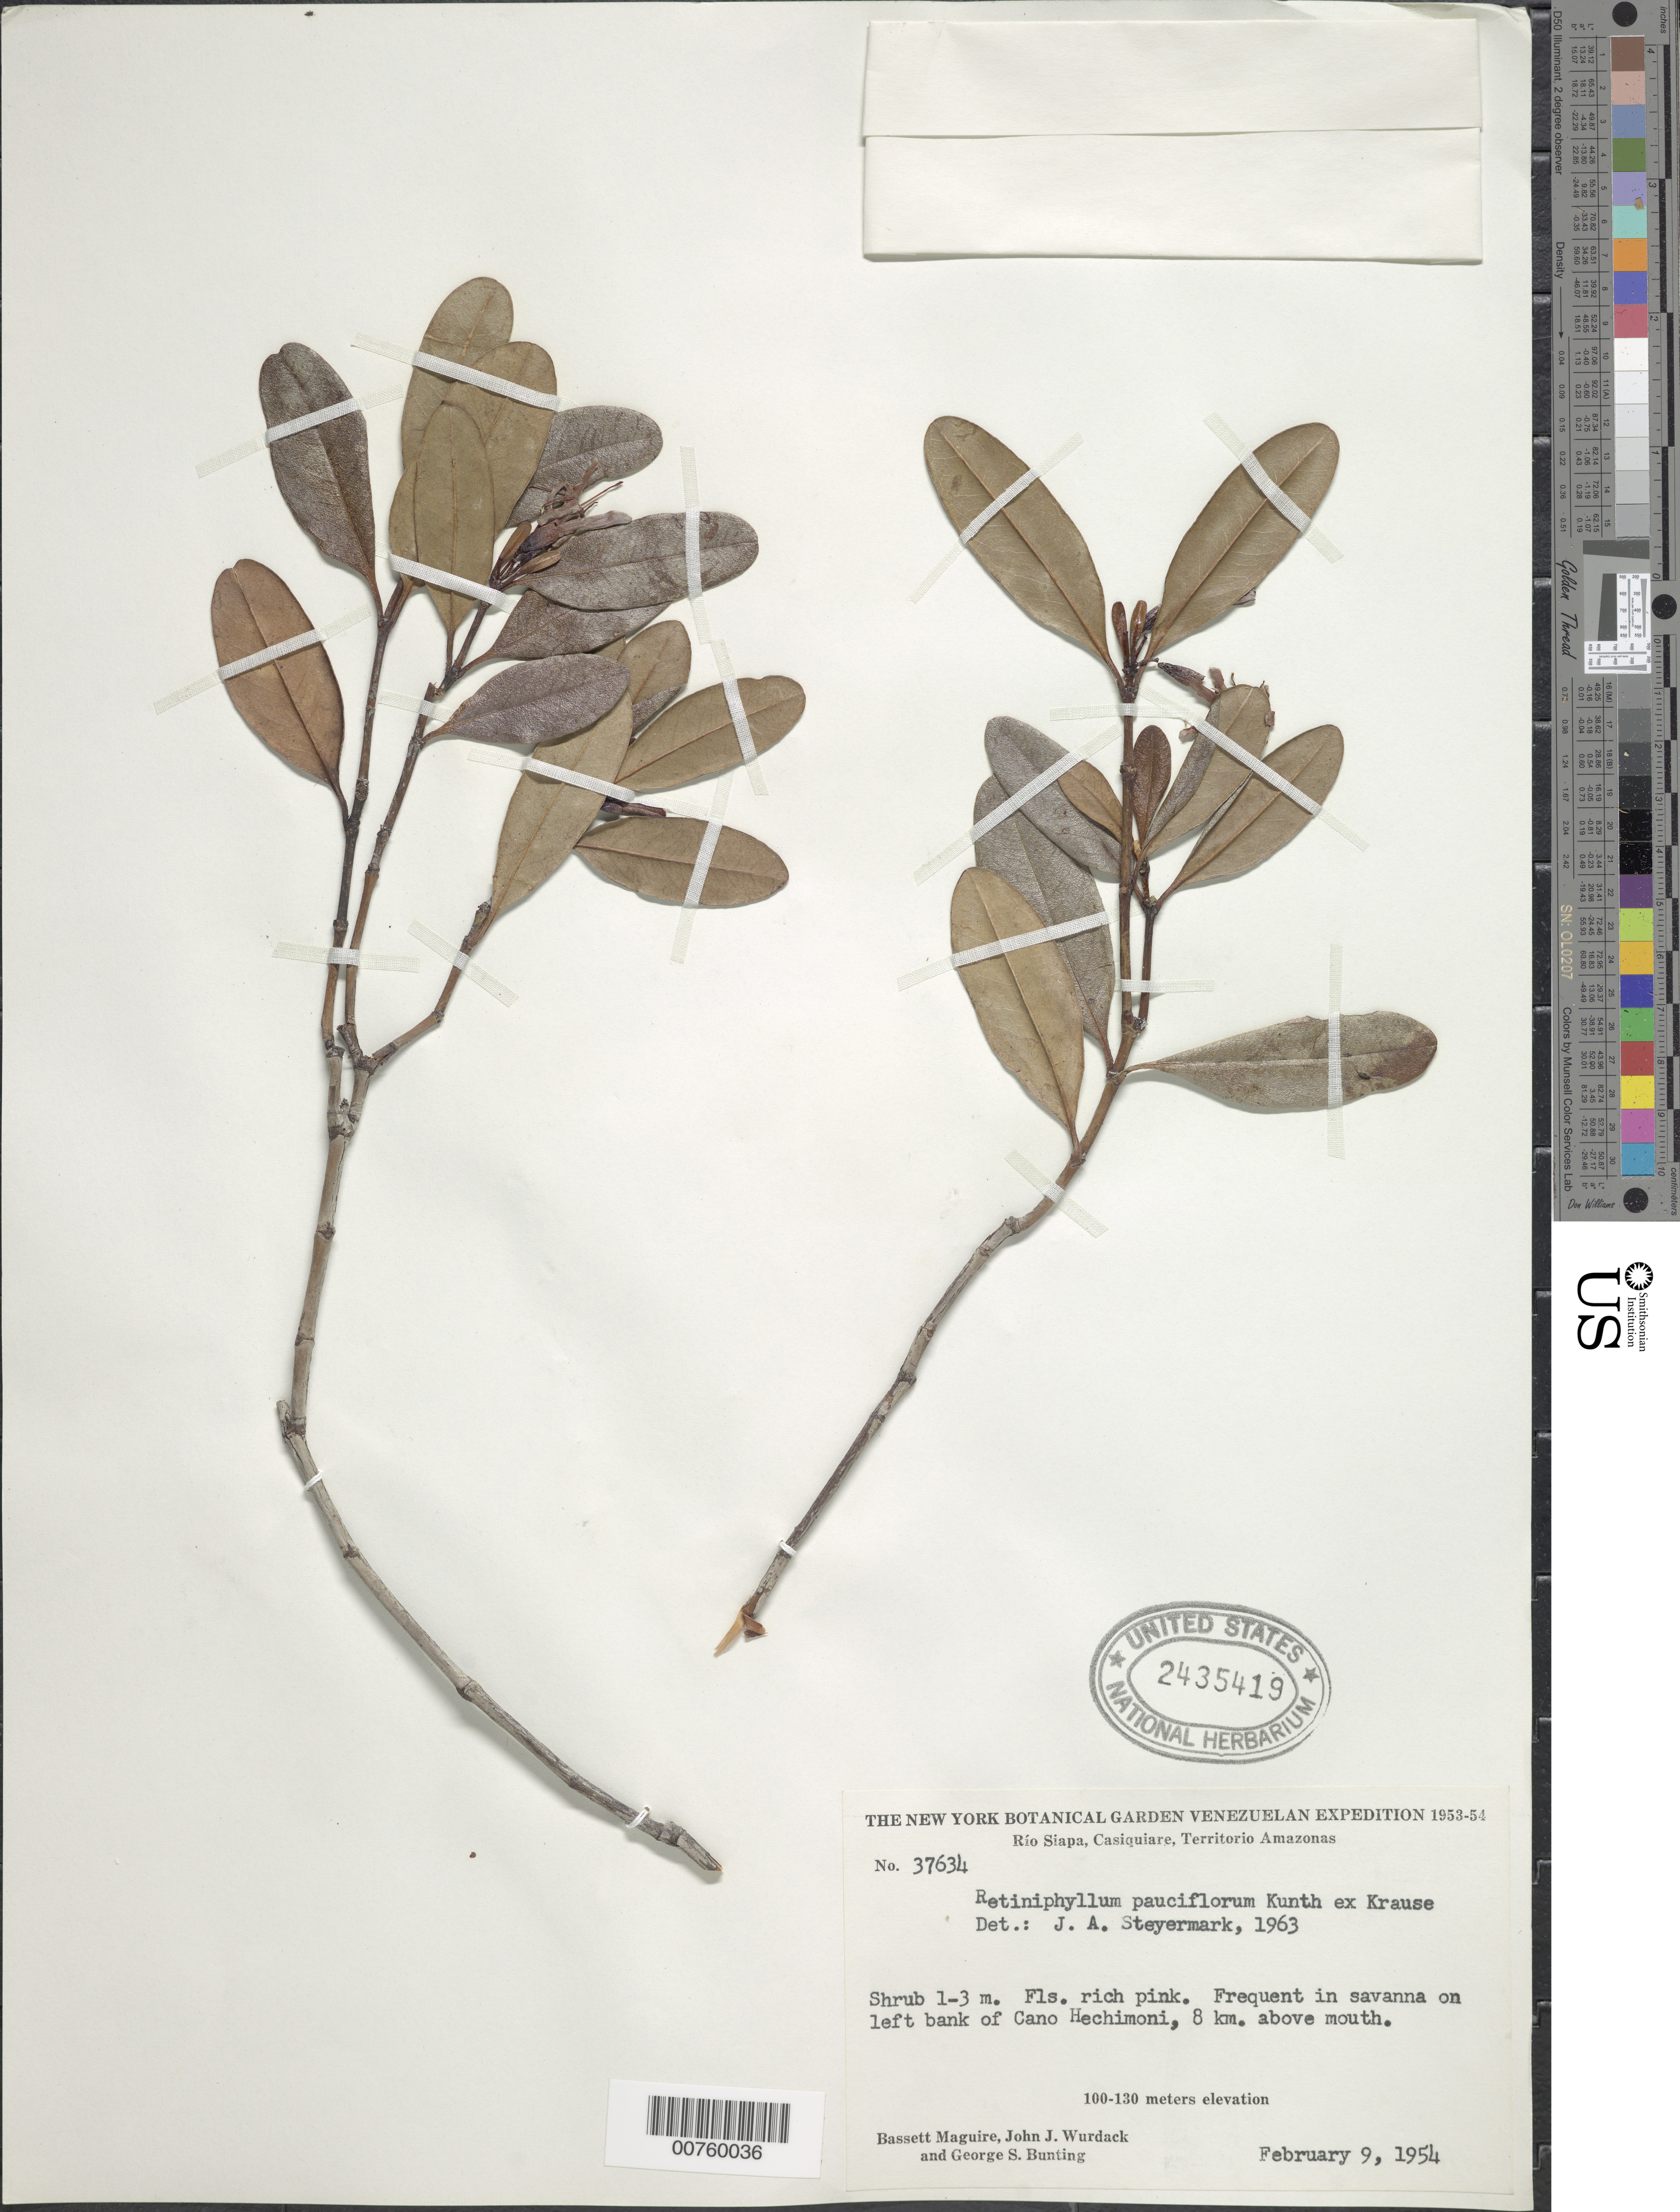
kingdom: Plantae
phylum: Tracheophyta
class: Magnoliopsida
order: Gentianales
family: Rubiaceae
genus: Retiniphyllum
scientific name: Retiniphyllum pauciflorum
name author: Kunth ex K. Krause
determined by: Steyermark, Julian A., (VEN)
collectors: B. Maguire, J. J. Wurdack & G. S. Bunting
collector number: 37634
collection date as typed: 9-Feb-54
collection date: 1954-02-09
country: Venezuela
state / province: Amazonas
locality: Sabana Hechimoni, 8 km above mouth of Caño Hechimoni; Río Siapa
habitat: Savanna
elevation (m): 100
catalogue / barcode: US 2435419